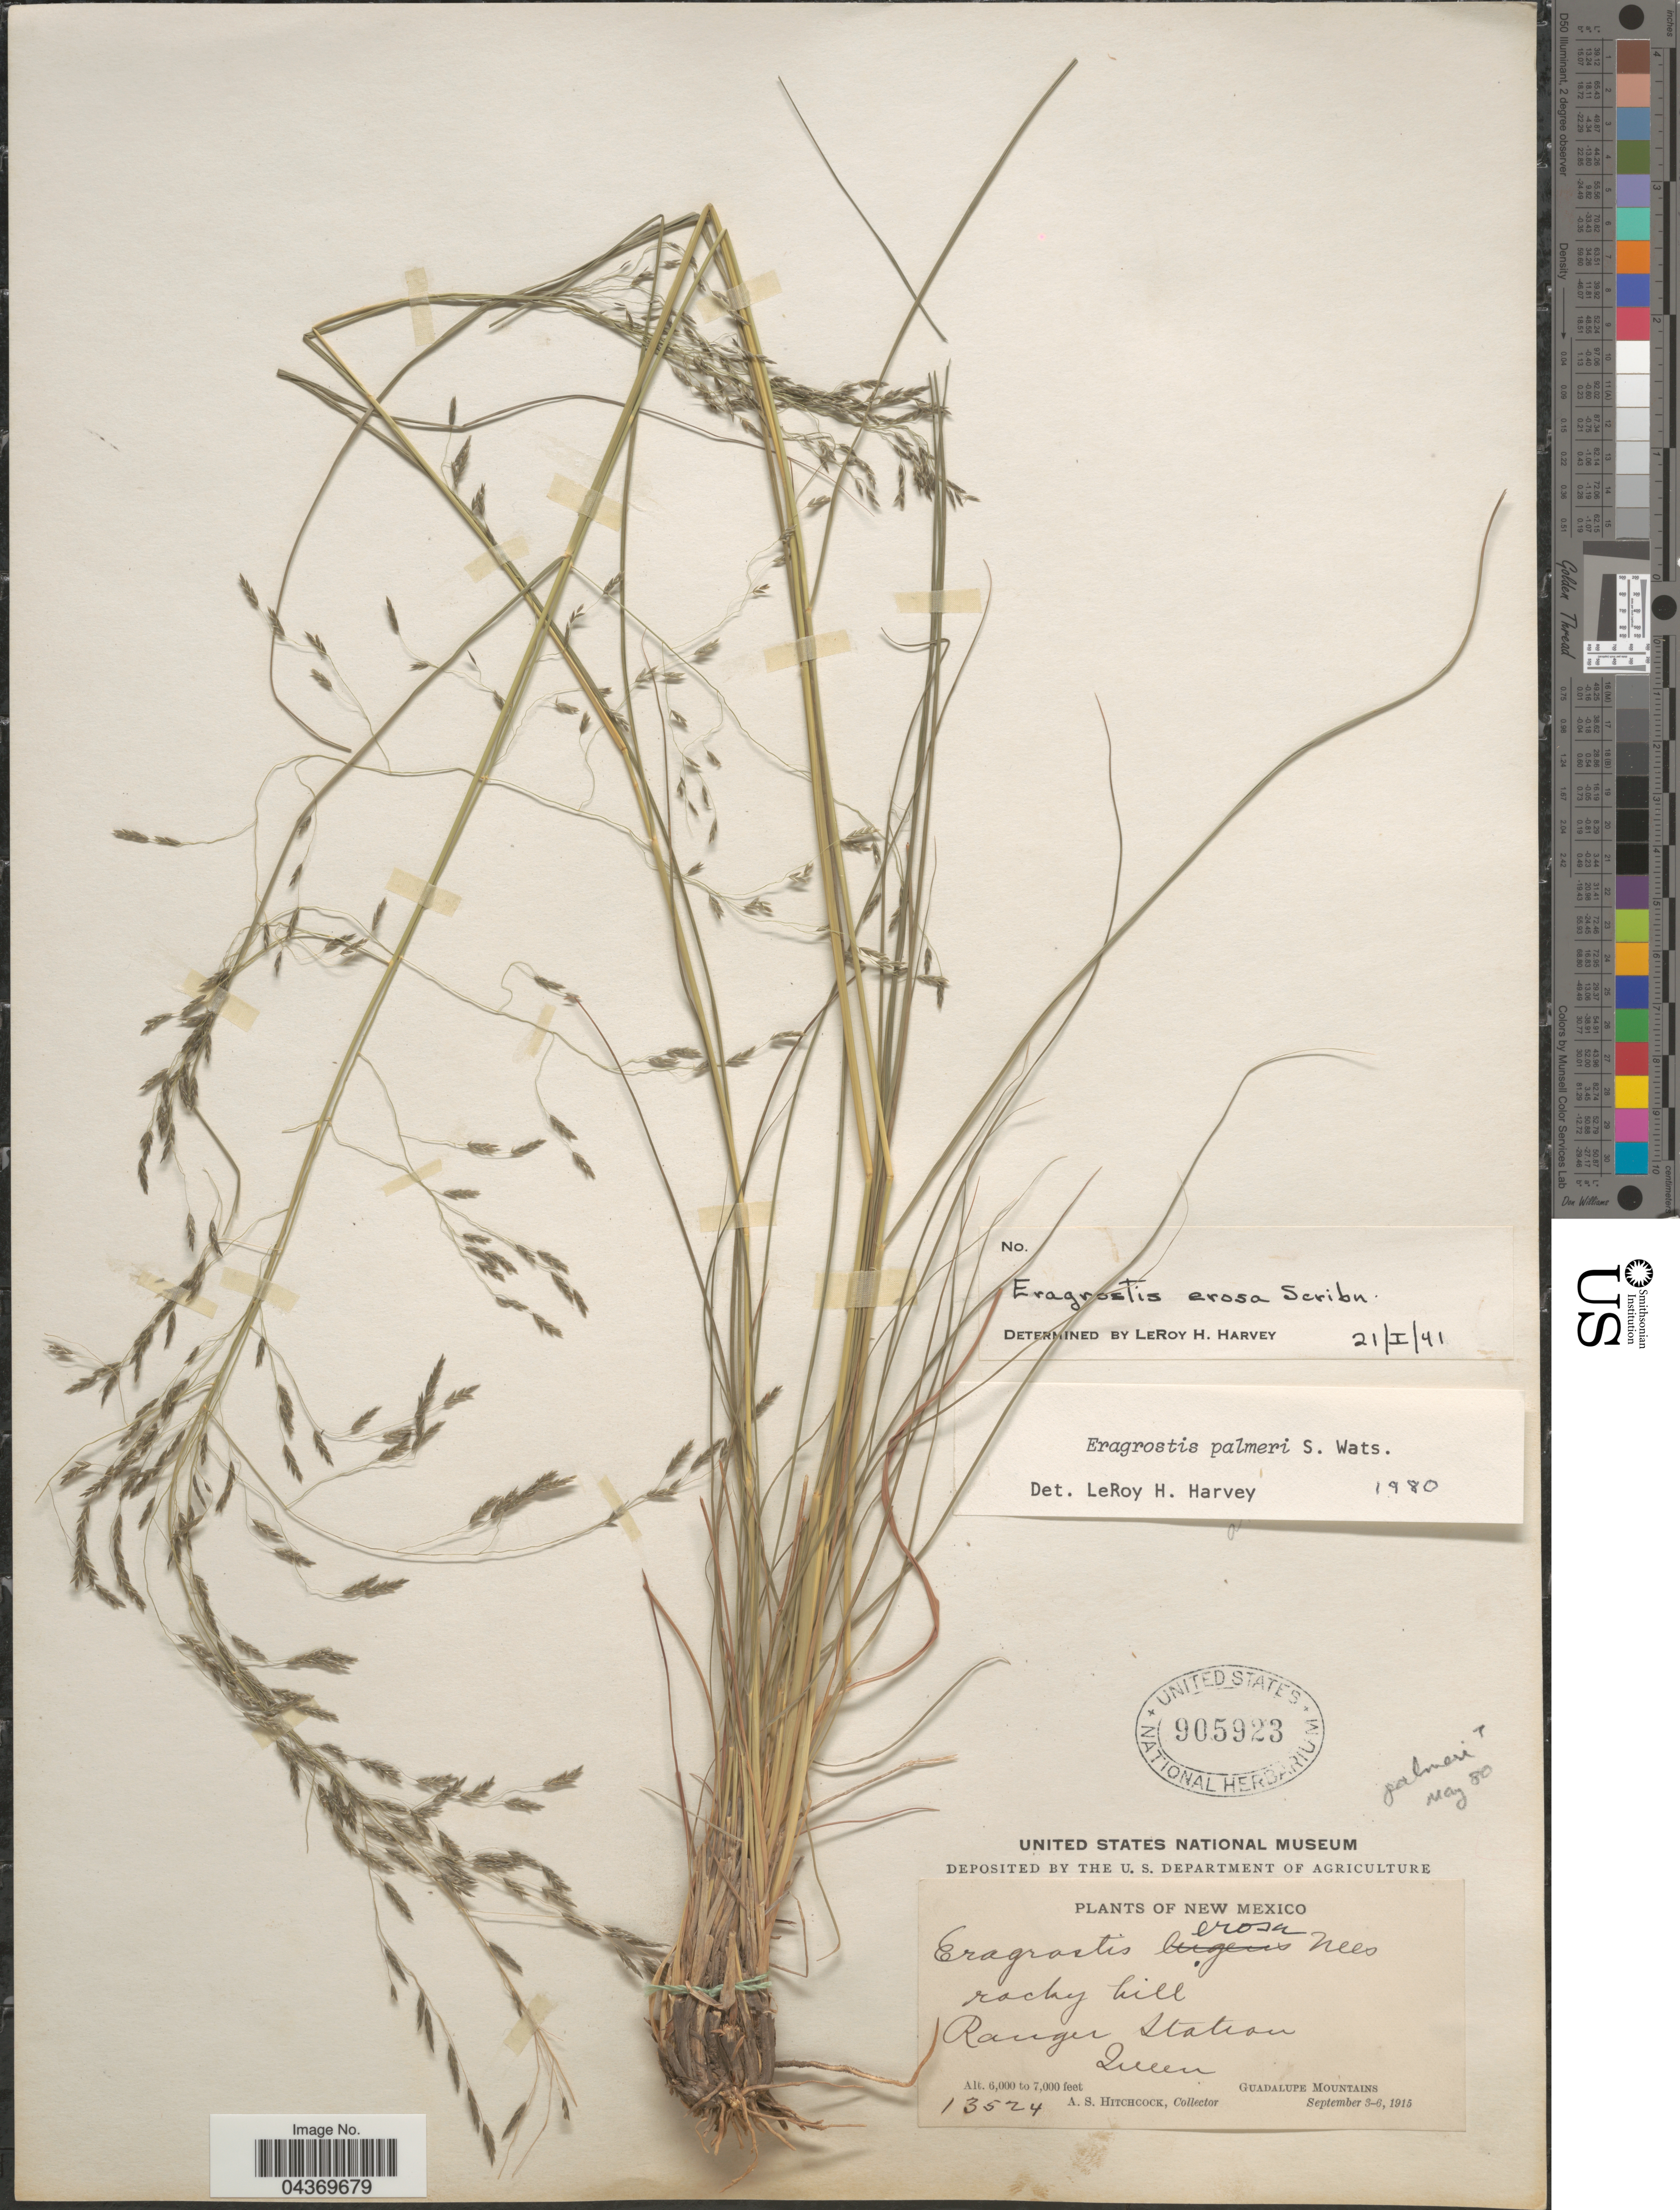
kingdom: Plantae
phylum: Tracheophyta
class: Liliopsida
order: Poales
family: Poaceae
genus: Eragrostis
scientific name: Eragrostis palmeri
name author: S. Watson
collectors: A. S. Hitchcock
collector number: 13524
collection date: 1915-09-03/1915-09-06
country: United States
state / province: New Mexico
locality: Rocky hill. Ranger Station. Queen. Guadalupe Mountains.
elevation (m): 1829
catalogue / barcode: US 905923